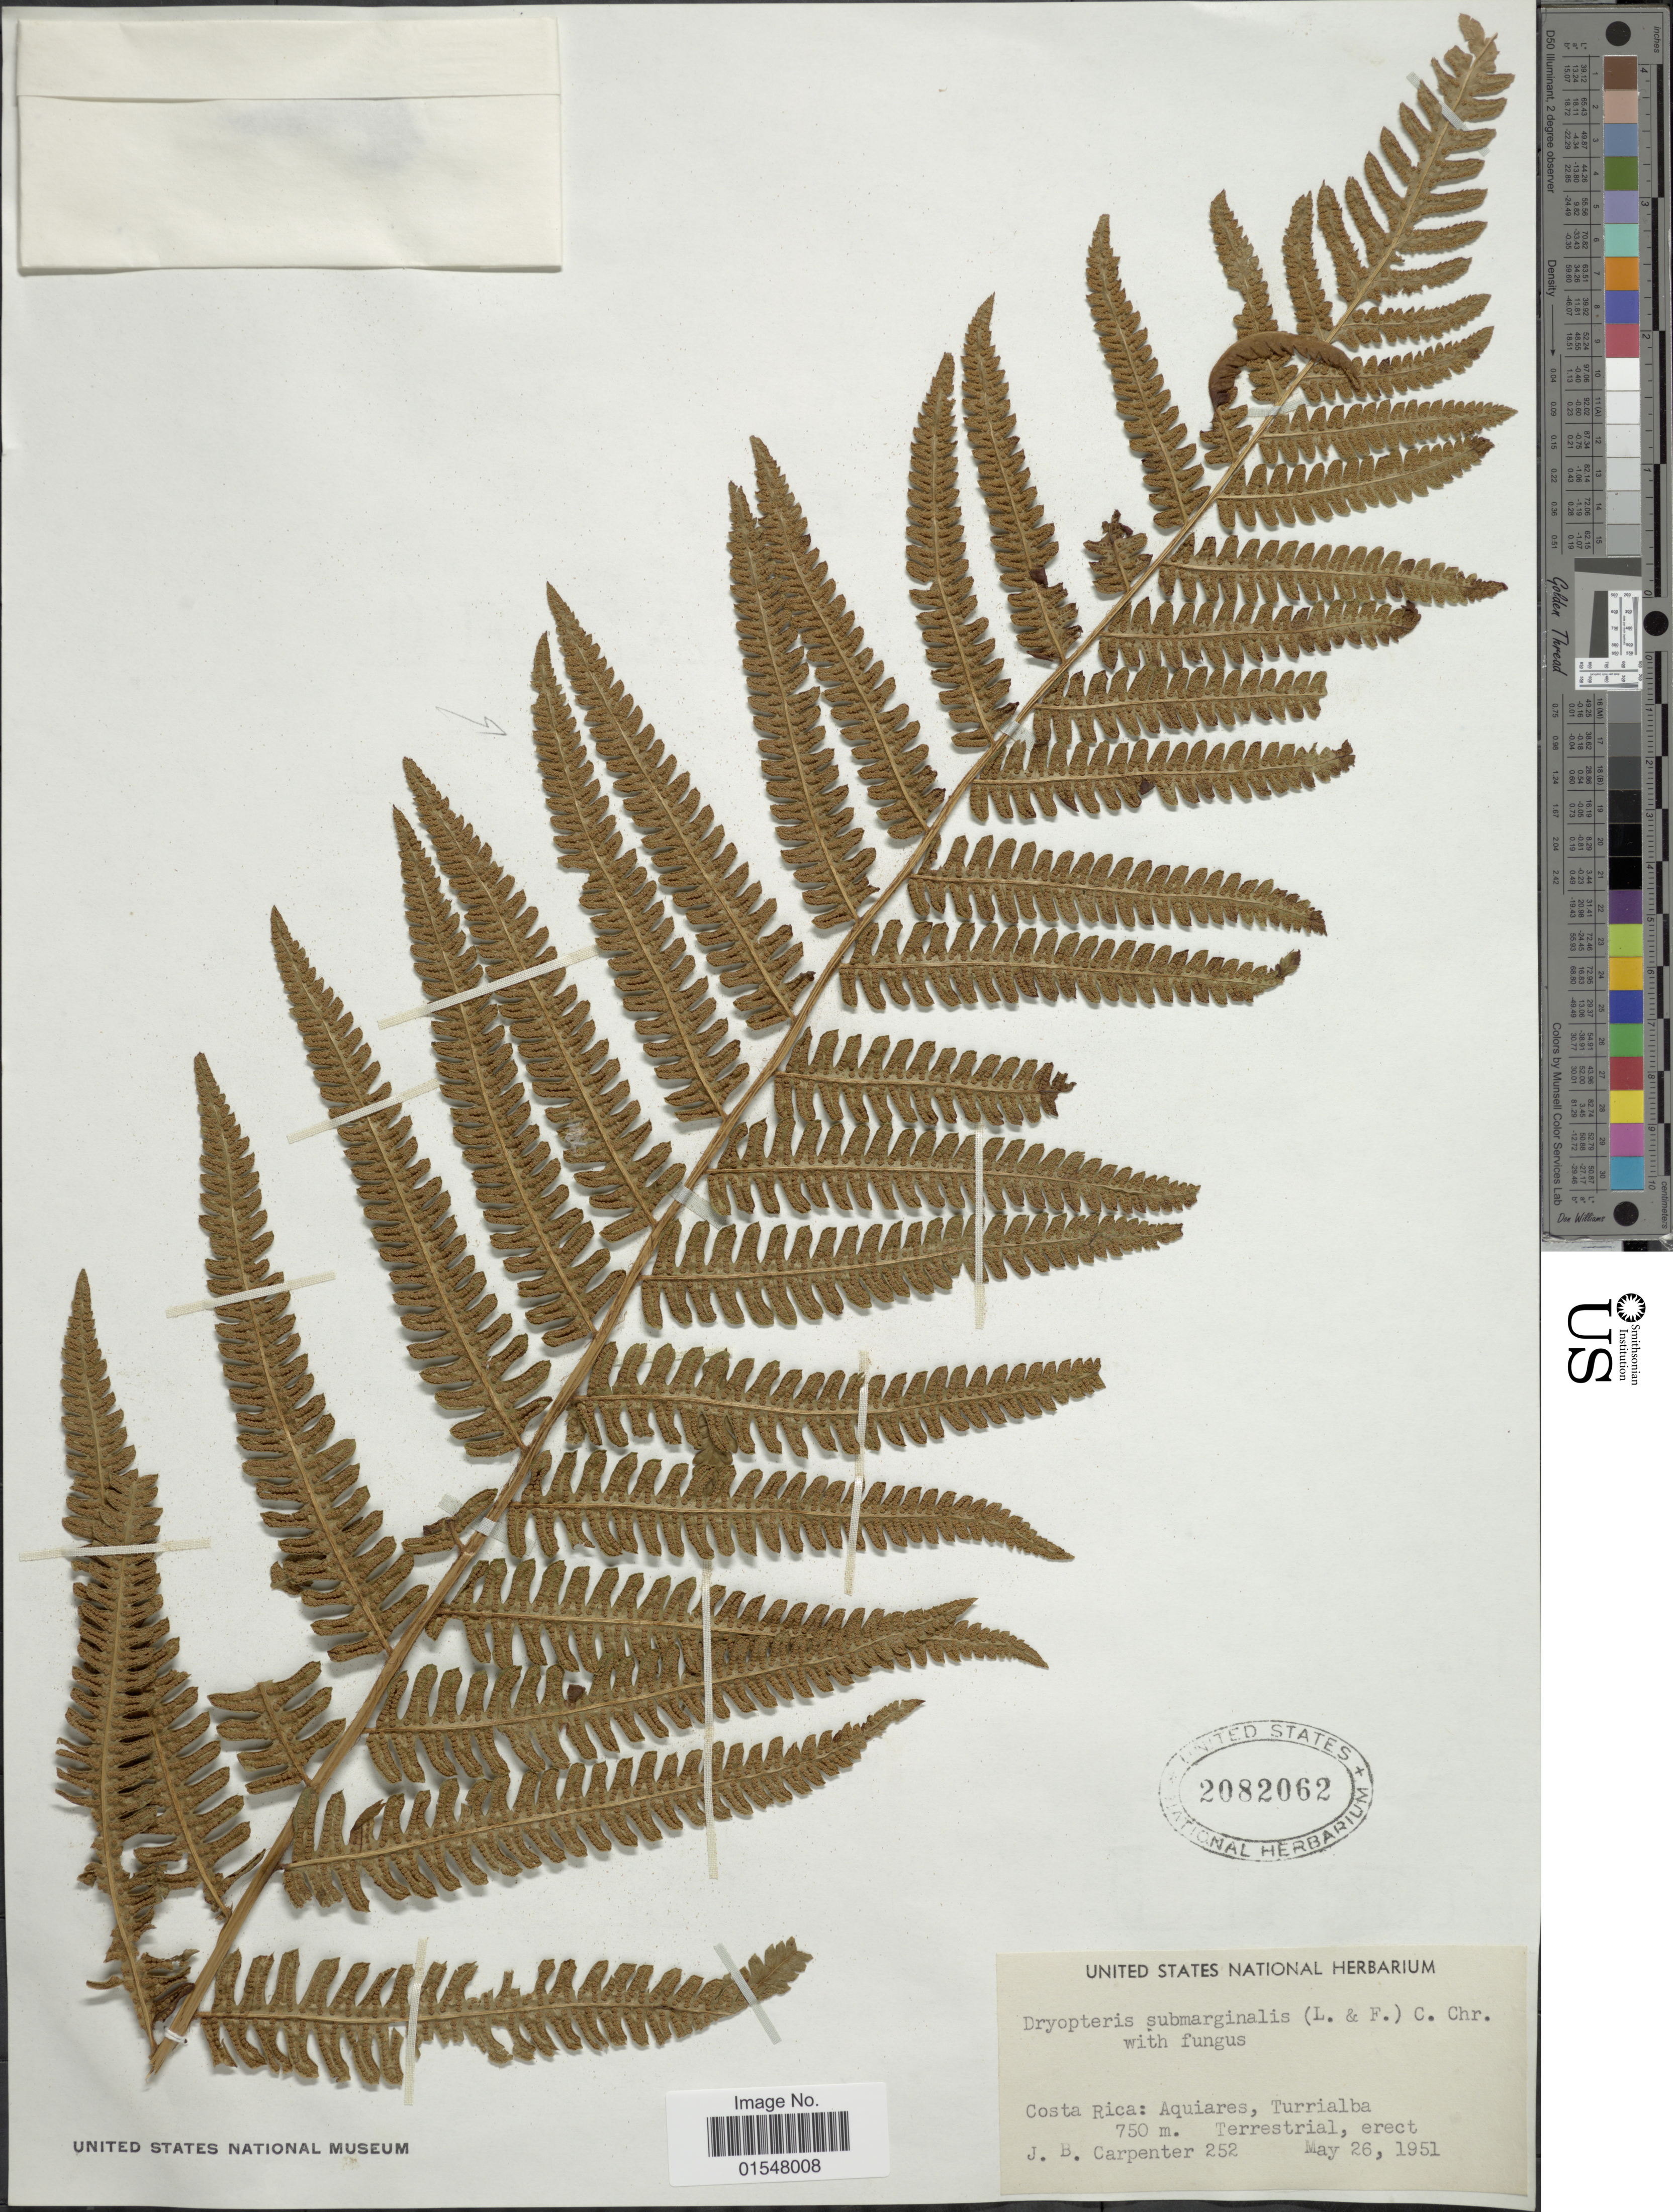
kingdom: Plantae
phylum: Tracheophyta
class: Polypodiopsida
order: Polypodiales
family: Dryopteridaceae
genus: Ctenitis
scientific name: Ctenitis submarginalis f. caripensis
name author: (Humb. & Bonpl. ex Willd.) Lellinger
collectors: J. Carpenter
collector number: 252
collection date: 1951-05-26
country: Costa Rica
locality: Aquiares, Turrialba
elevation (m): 750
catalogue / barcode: US 2082062